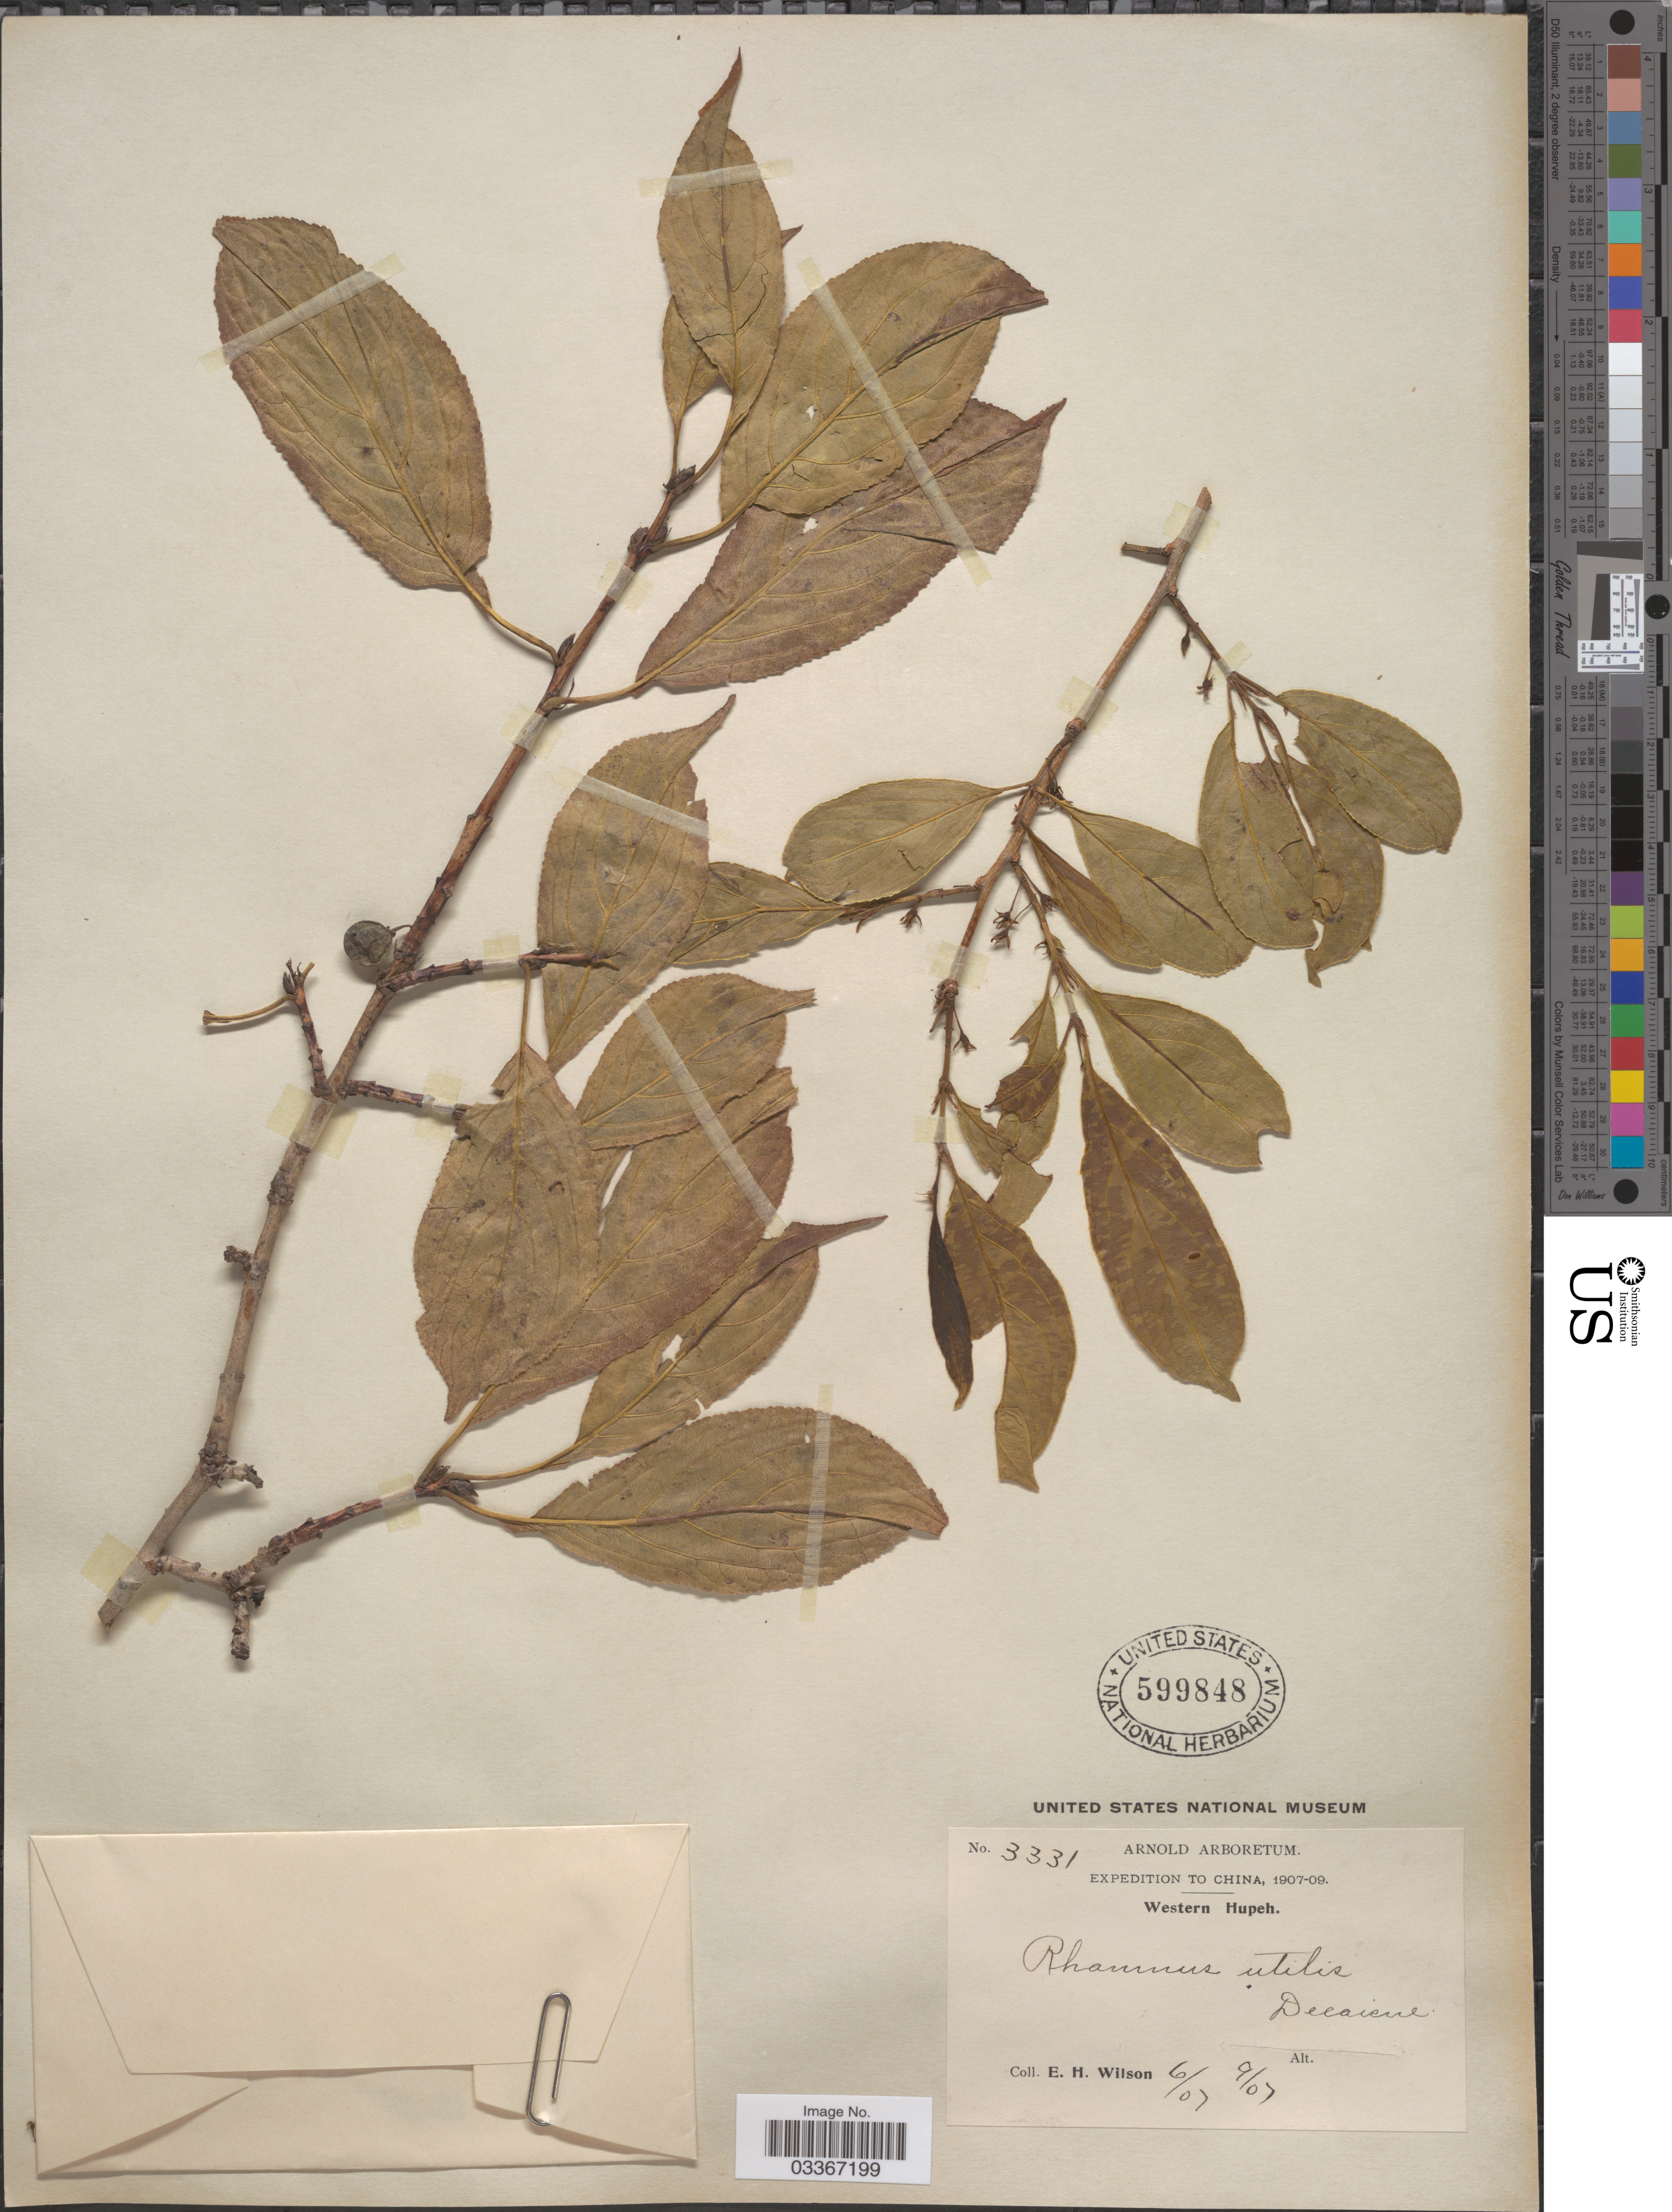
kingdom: Plantae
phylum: Tracheophyta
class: Magnoliopsida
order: Rosales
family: Rhamnaceae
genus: Rhamnus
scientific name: Rhamnus utilis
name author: Decne.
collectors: E. Wilson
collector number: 3331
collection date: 1907-06/1907-09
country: China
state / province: Hubei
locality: Western Hupeh.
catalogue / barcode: US 599848